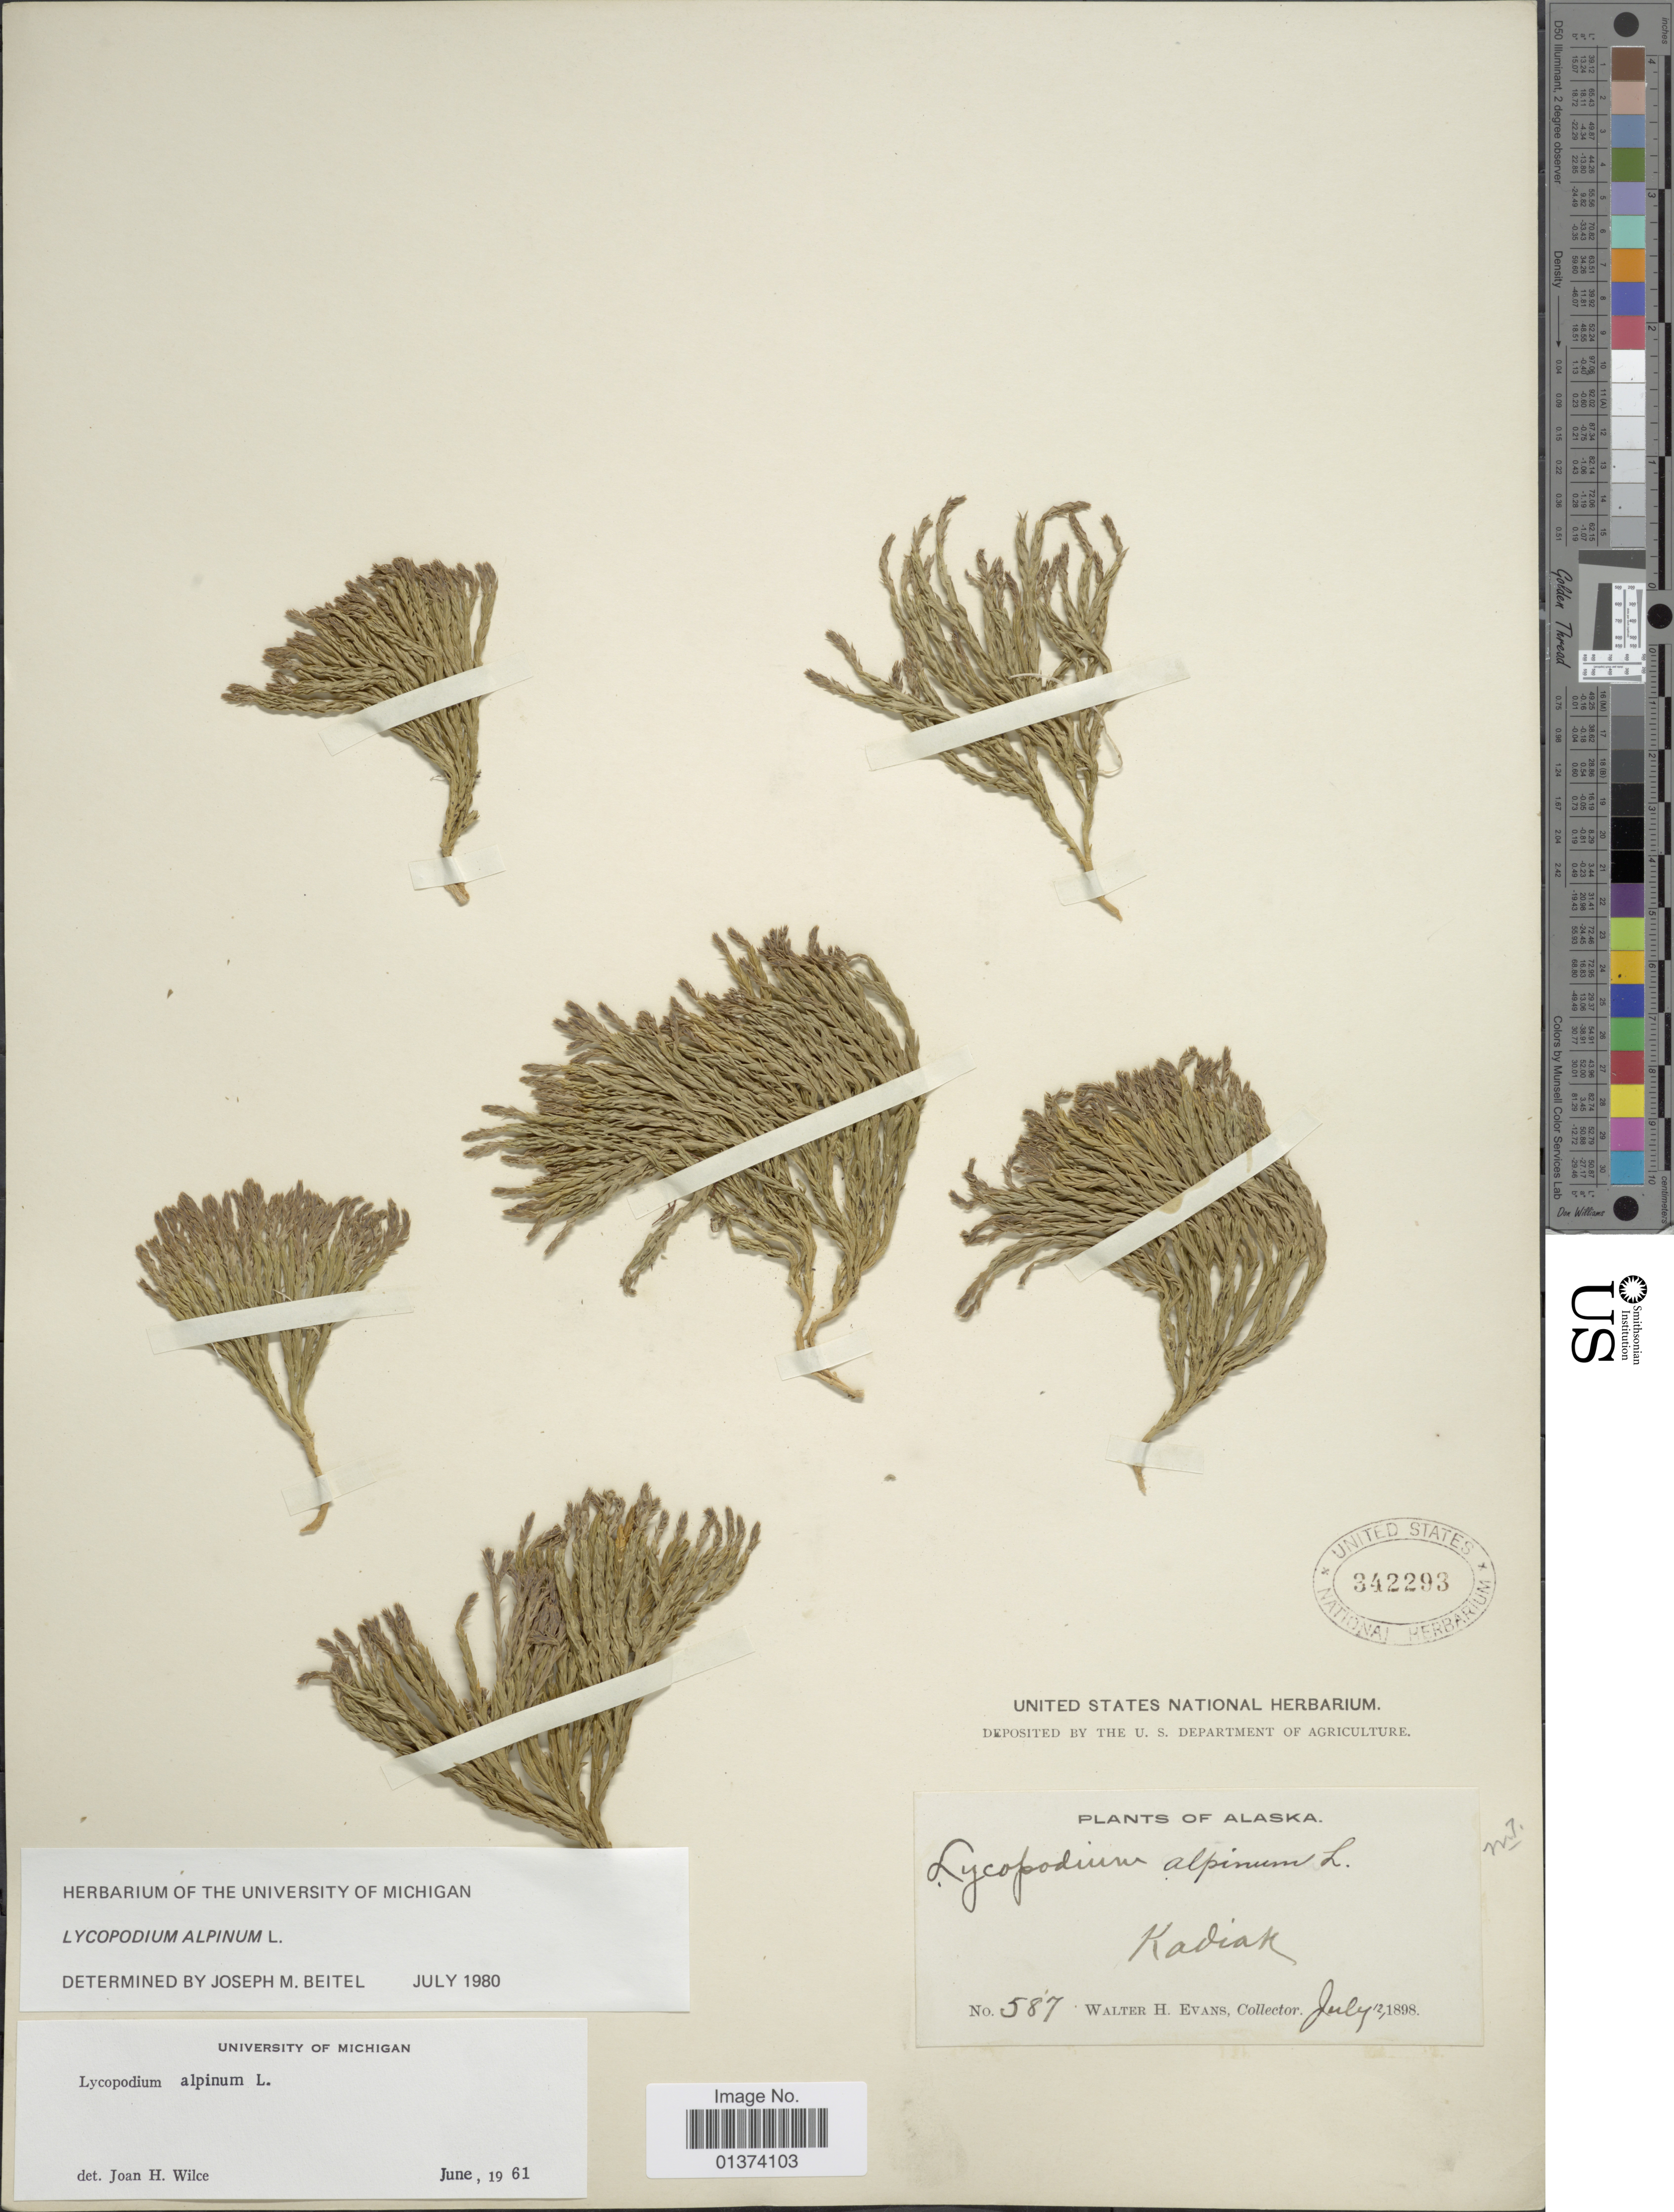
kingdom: Plantae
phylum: Tracheophyta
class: Lycopodiopsida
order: Lycopodiales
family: Lycopodiaceae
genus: Diphasiastrum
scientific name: Diphasiastrum alpinum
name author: (L.) Holub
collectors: W. H. Evans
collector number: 587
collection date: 1898-07-12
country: United States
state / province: Alaska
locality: Kadiak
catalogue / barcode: US 342293